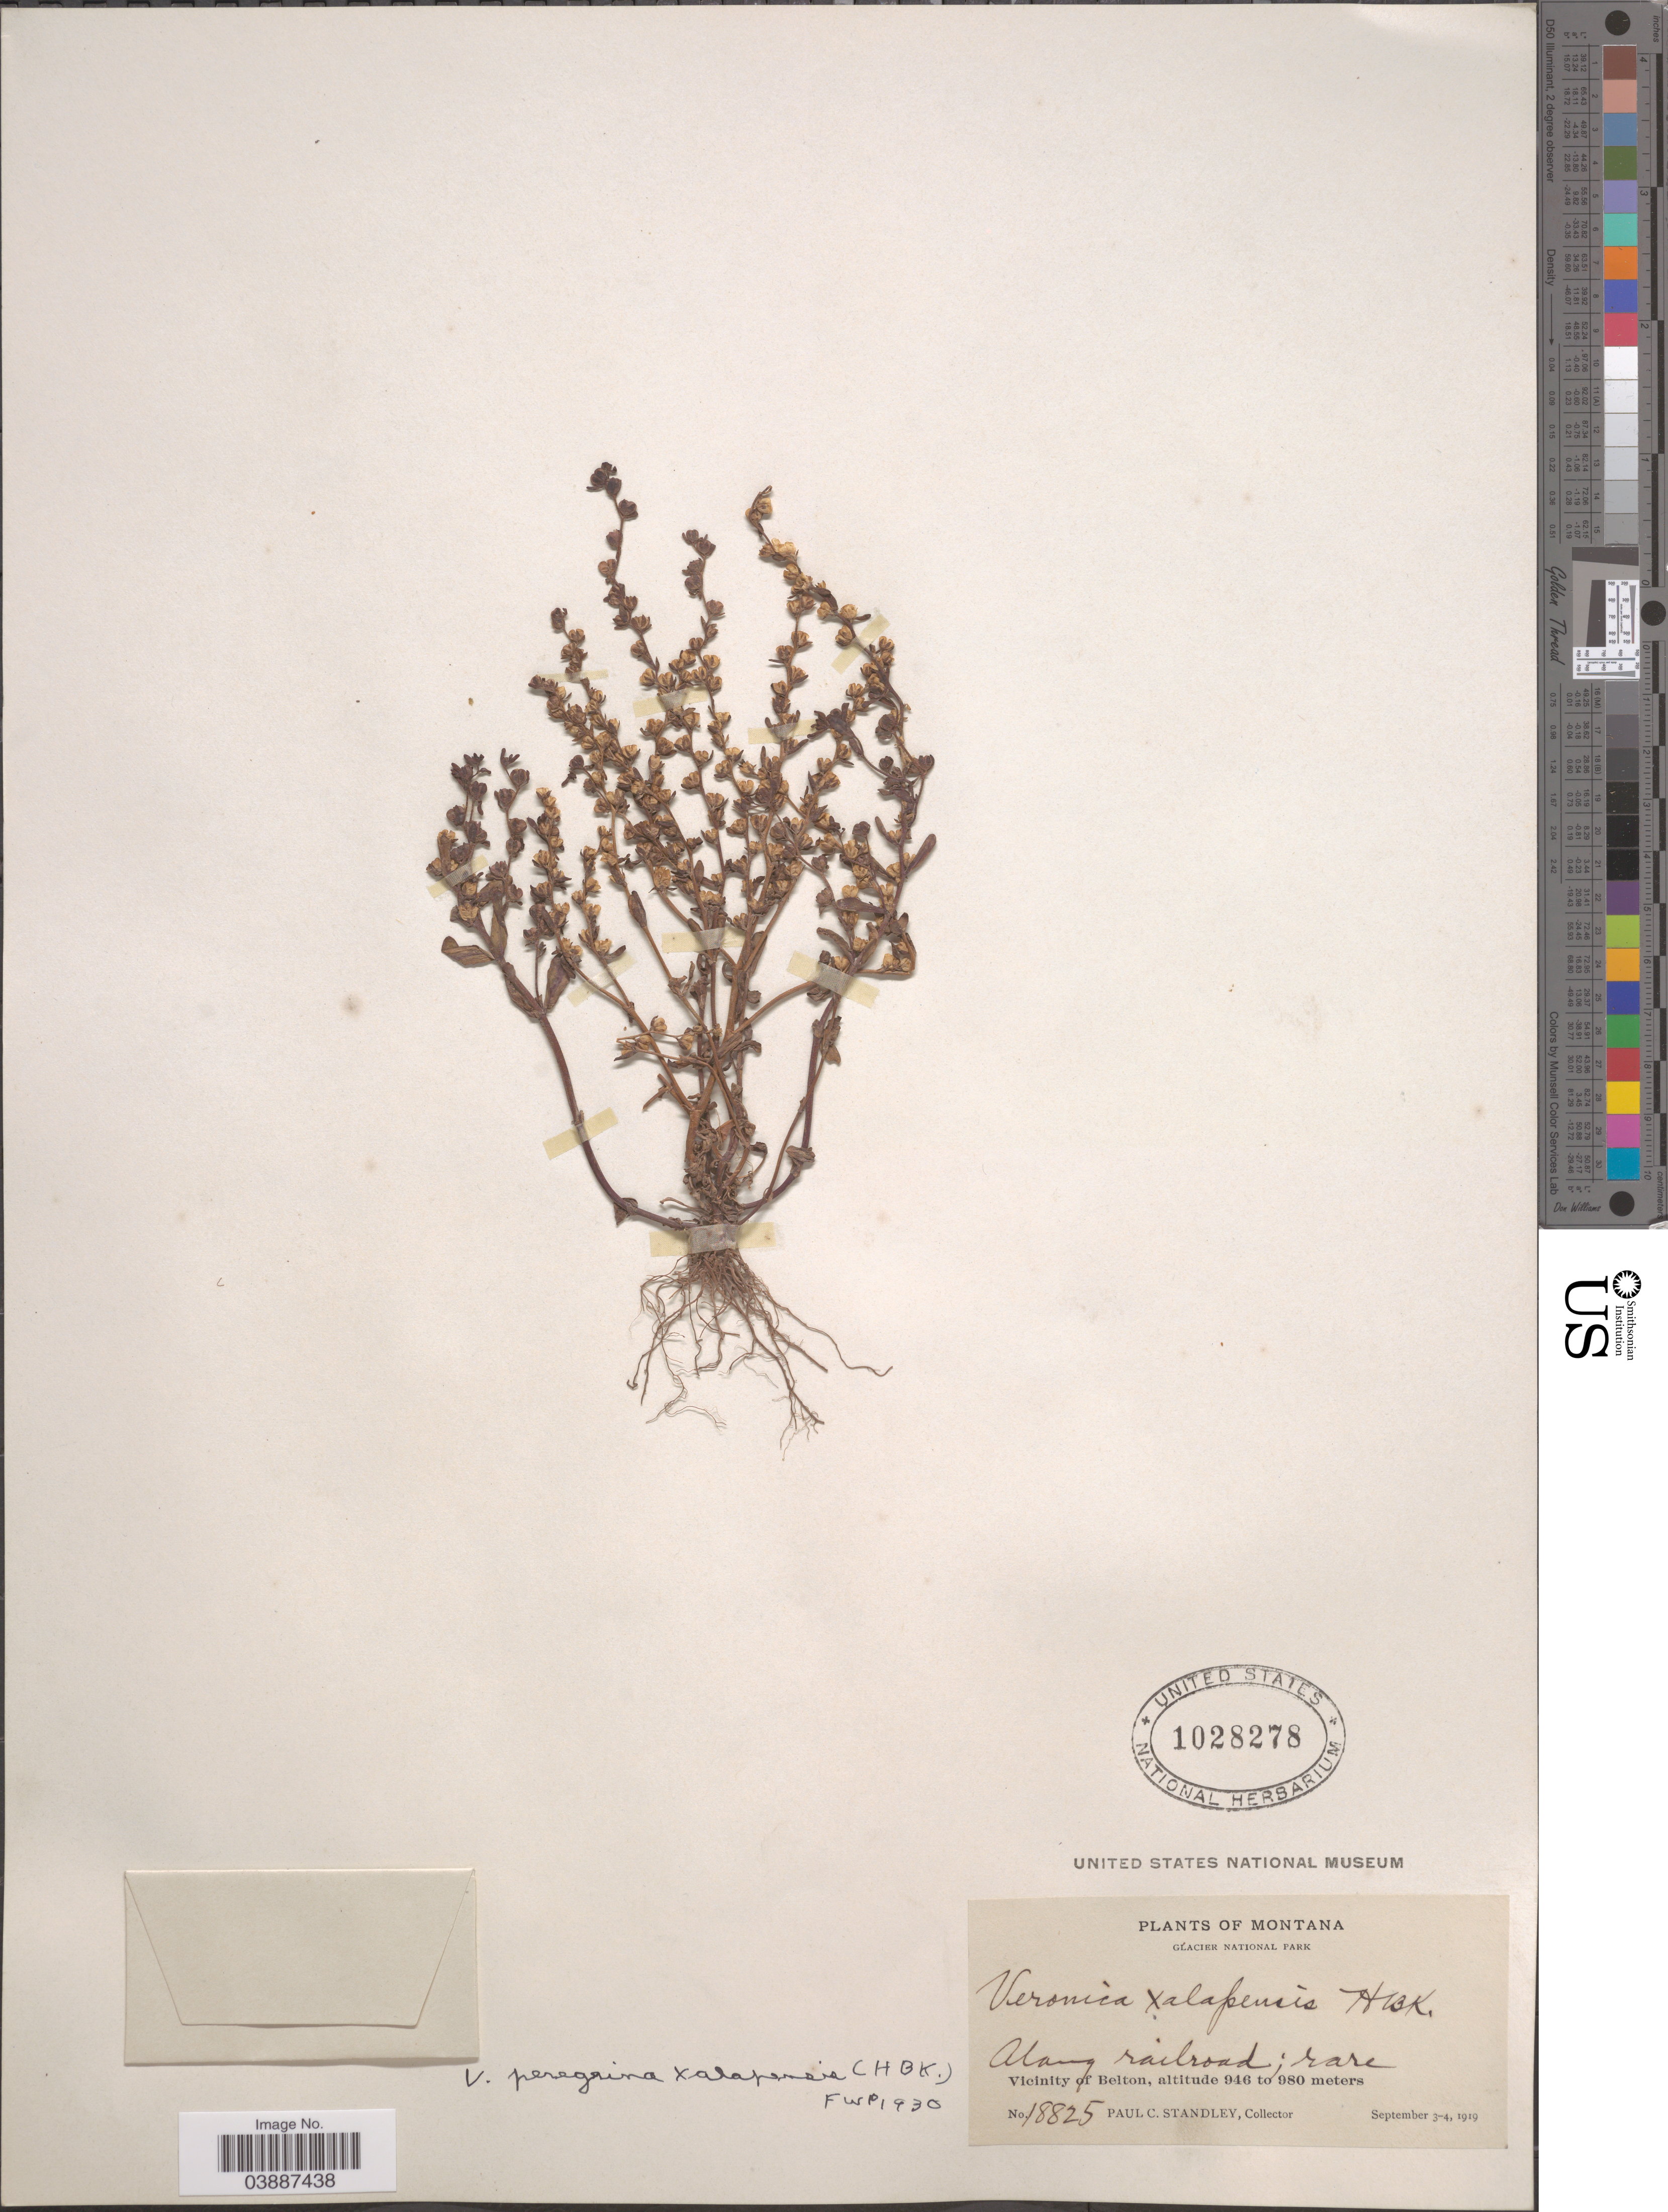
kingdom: Plantae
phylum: Tracheophyta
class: Magnoliopsida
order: Lamiales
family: Plantaginaceae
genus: Veronica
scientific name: Veronica peregrina var. xalapensis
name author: Kunth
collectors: P. C. Standley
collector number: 18825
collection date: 1919-09-03/1919-09-04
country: United States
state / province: Montana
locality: Glacier National Park. Vicinity of Belton.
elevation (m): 946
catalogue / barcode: US 1028278